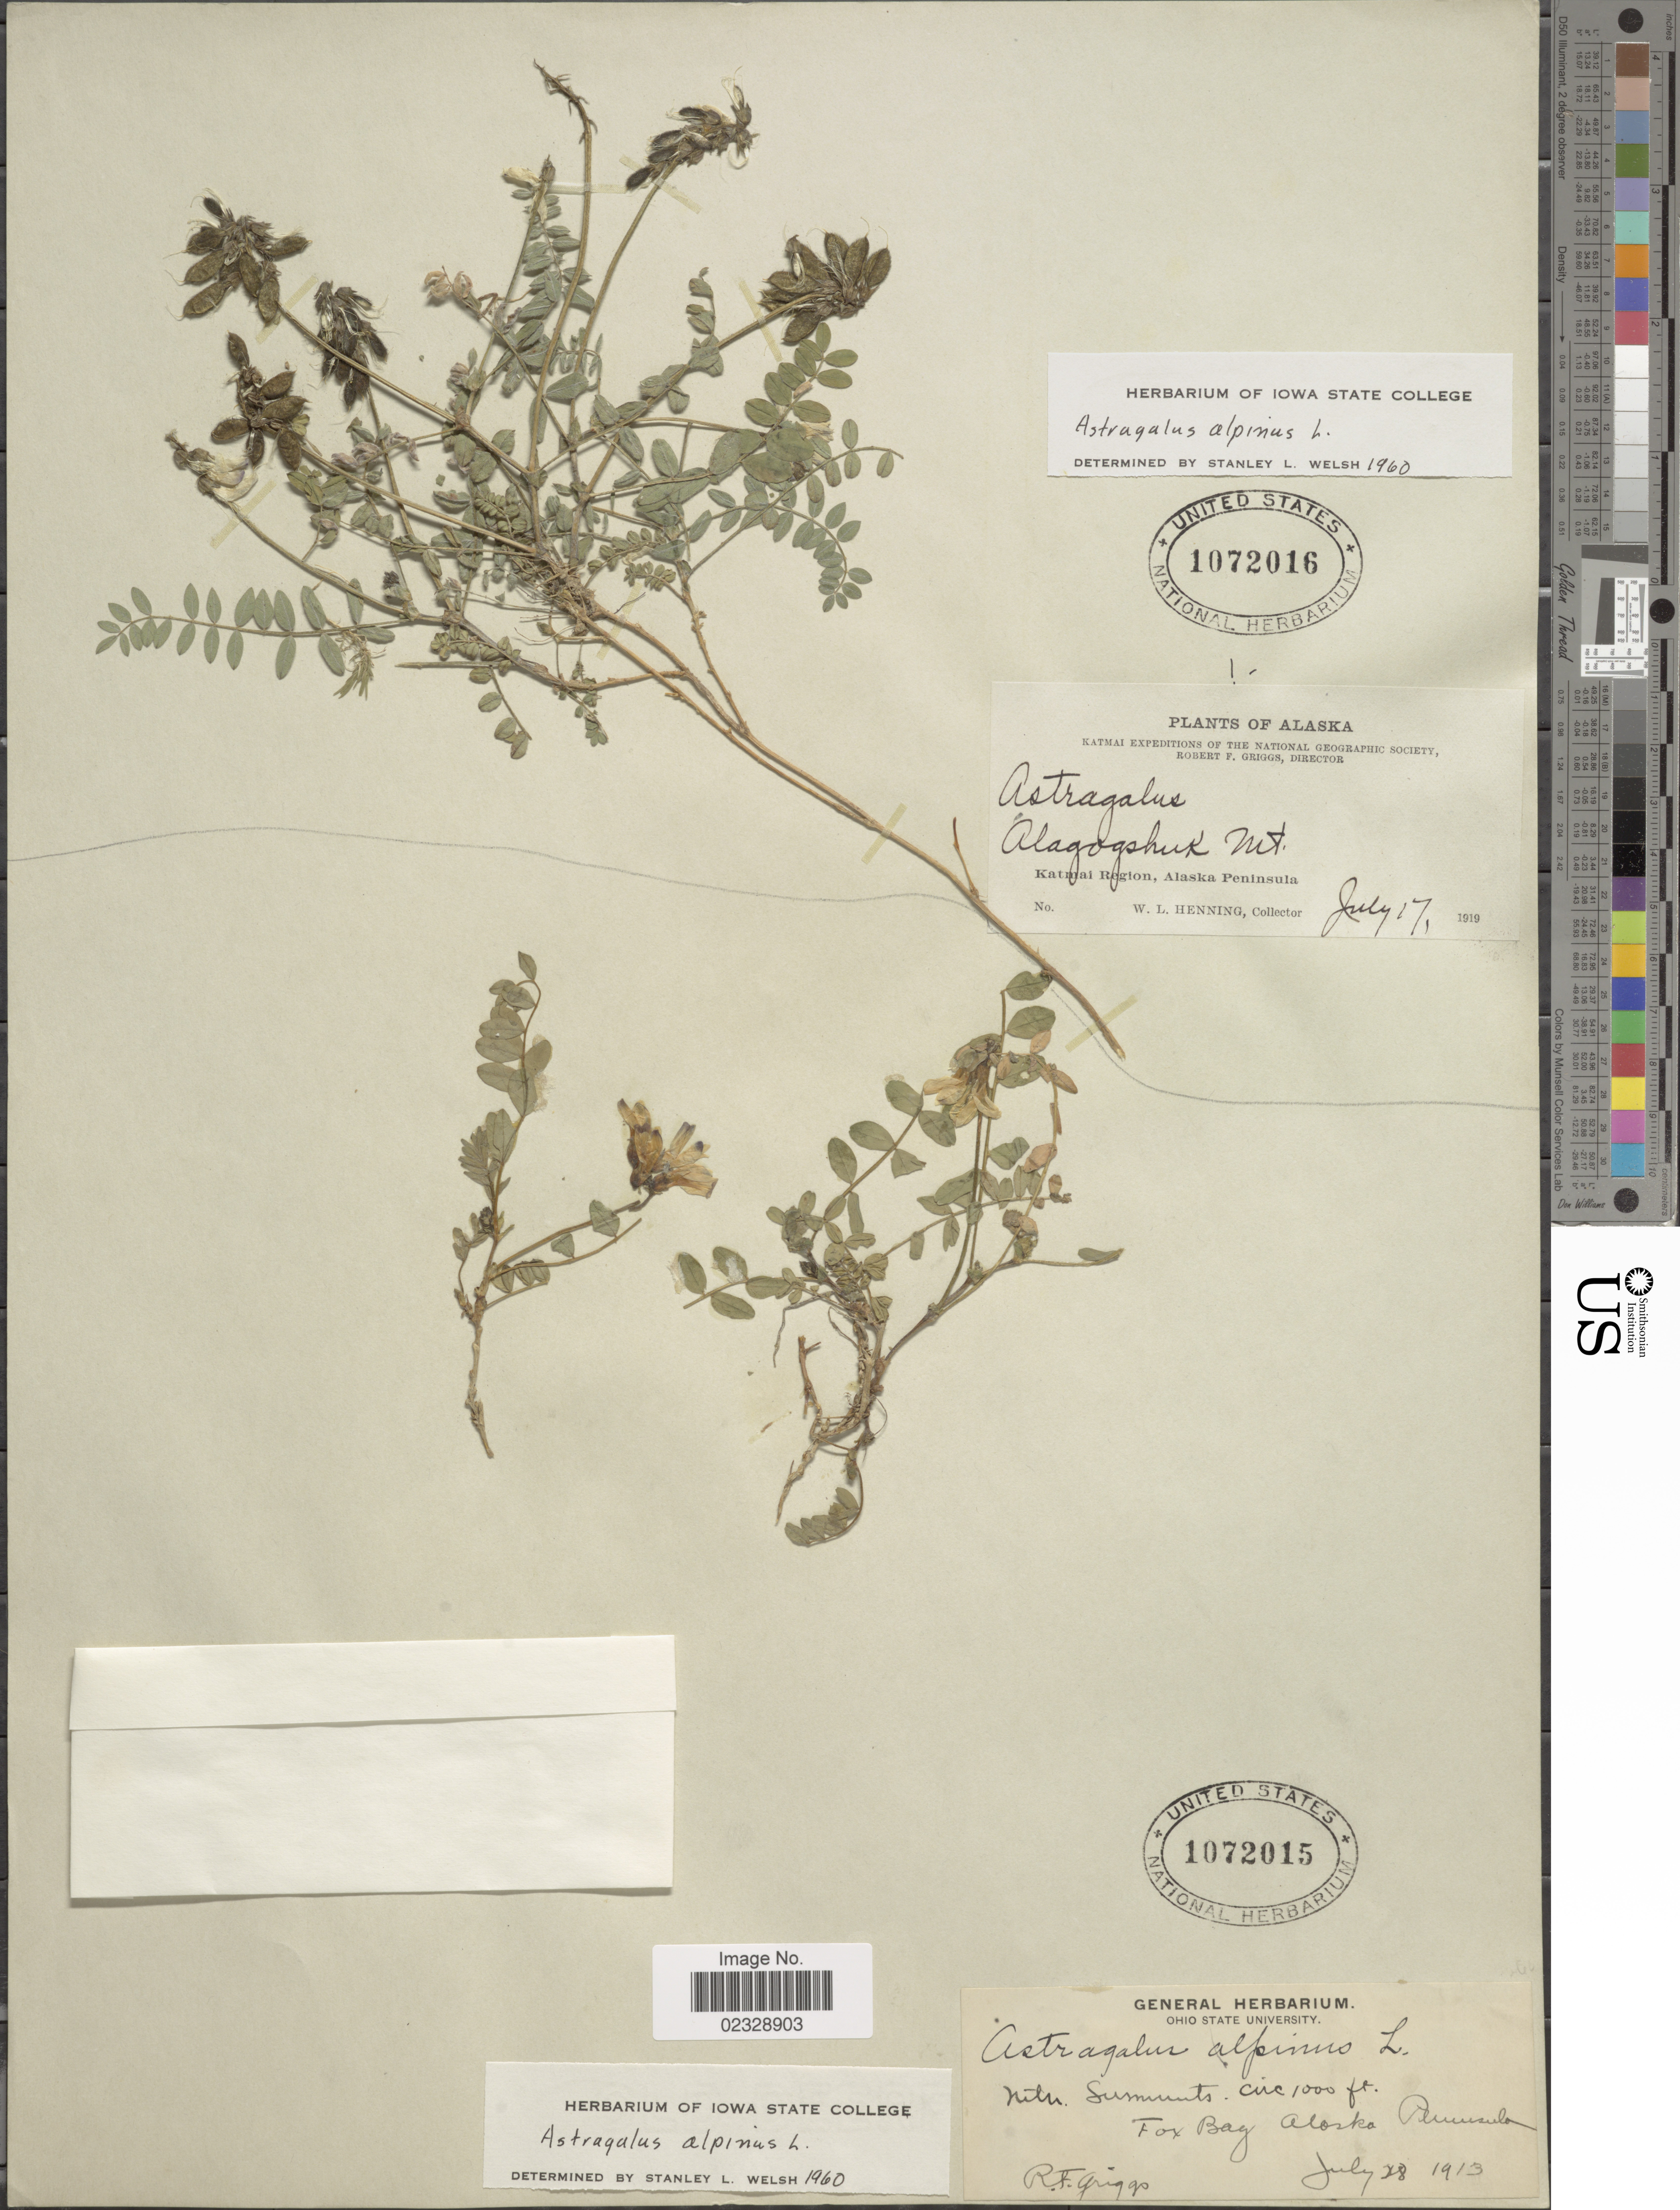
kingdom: Plantae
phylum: Tracheophyta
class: Magnoliopsida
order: Fabales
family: Fabaceae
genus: Astragalus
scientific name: Astragalus alpinus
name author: L.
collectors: W. Henning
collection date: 1919-07-17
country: United States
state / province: Alaska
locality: Lalagogshuk Mt, Katmai Region, Alaska Peninsula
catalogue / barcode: US 1072016-2